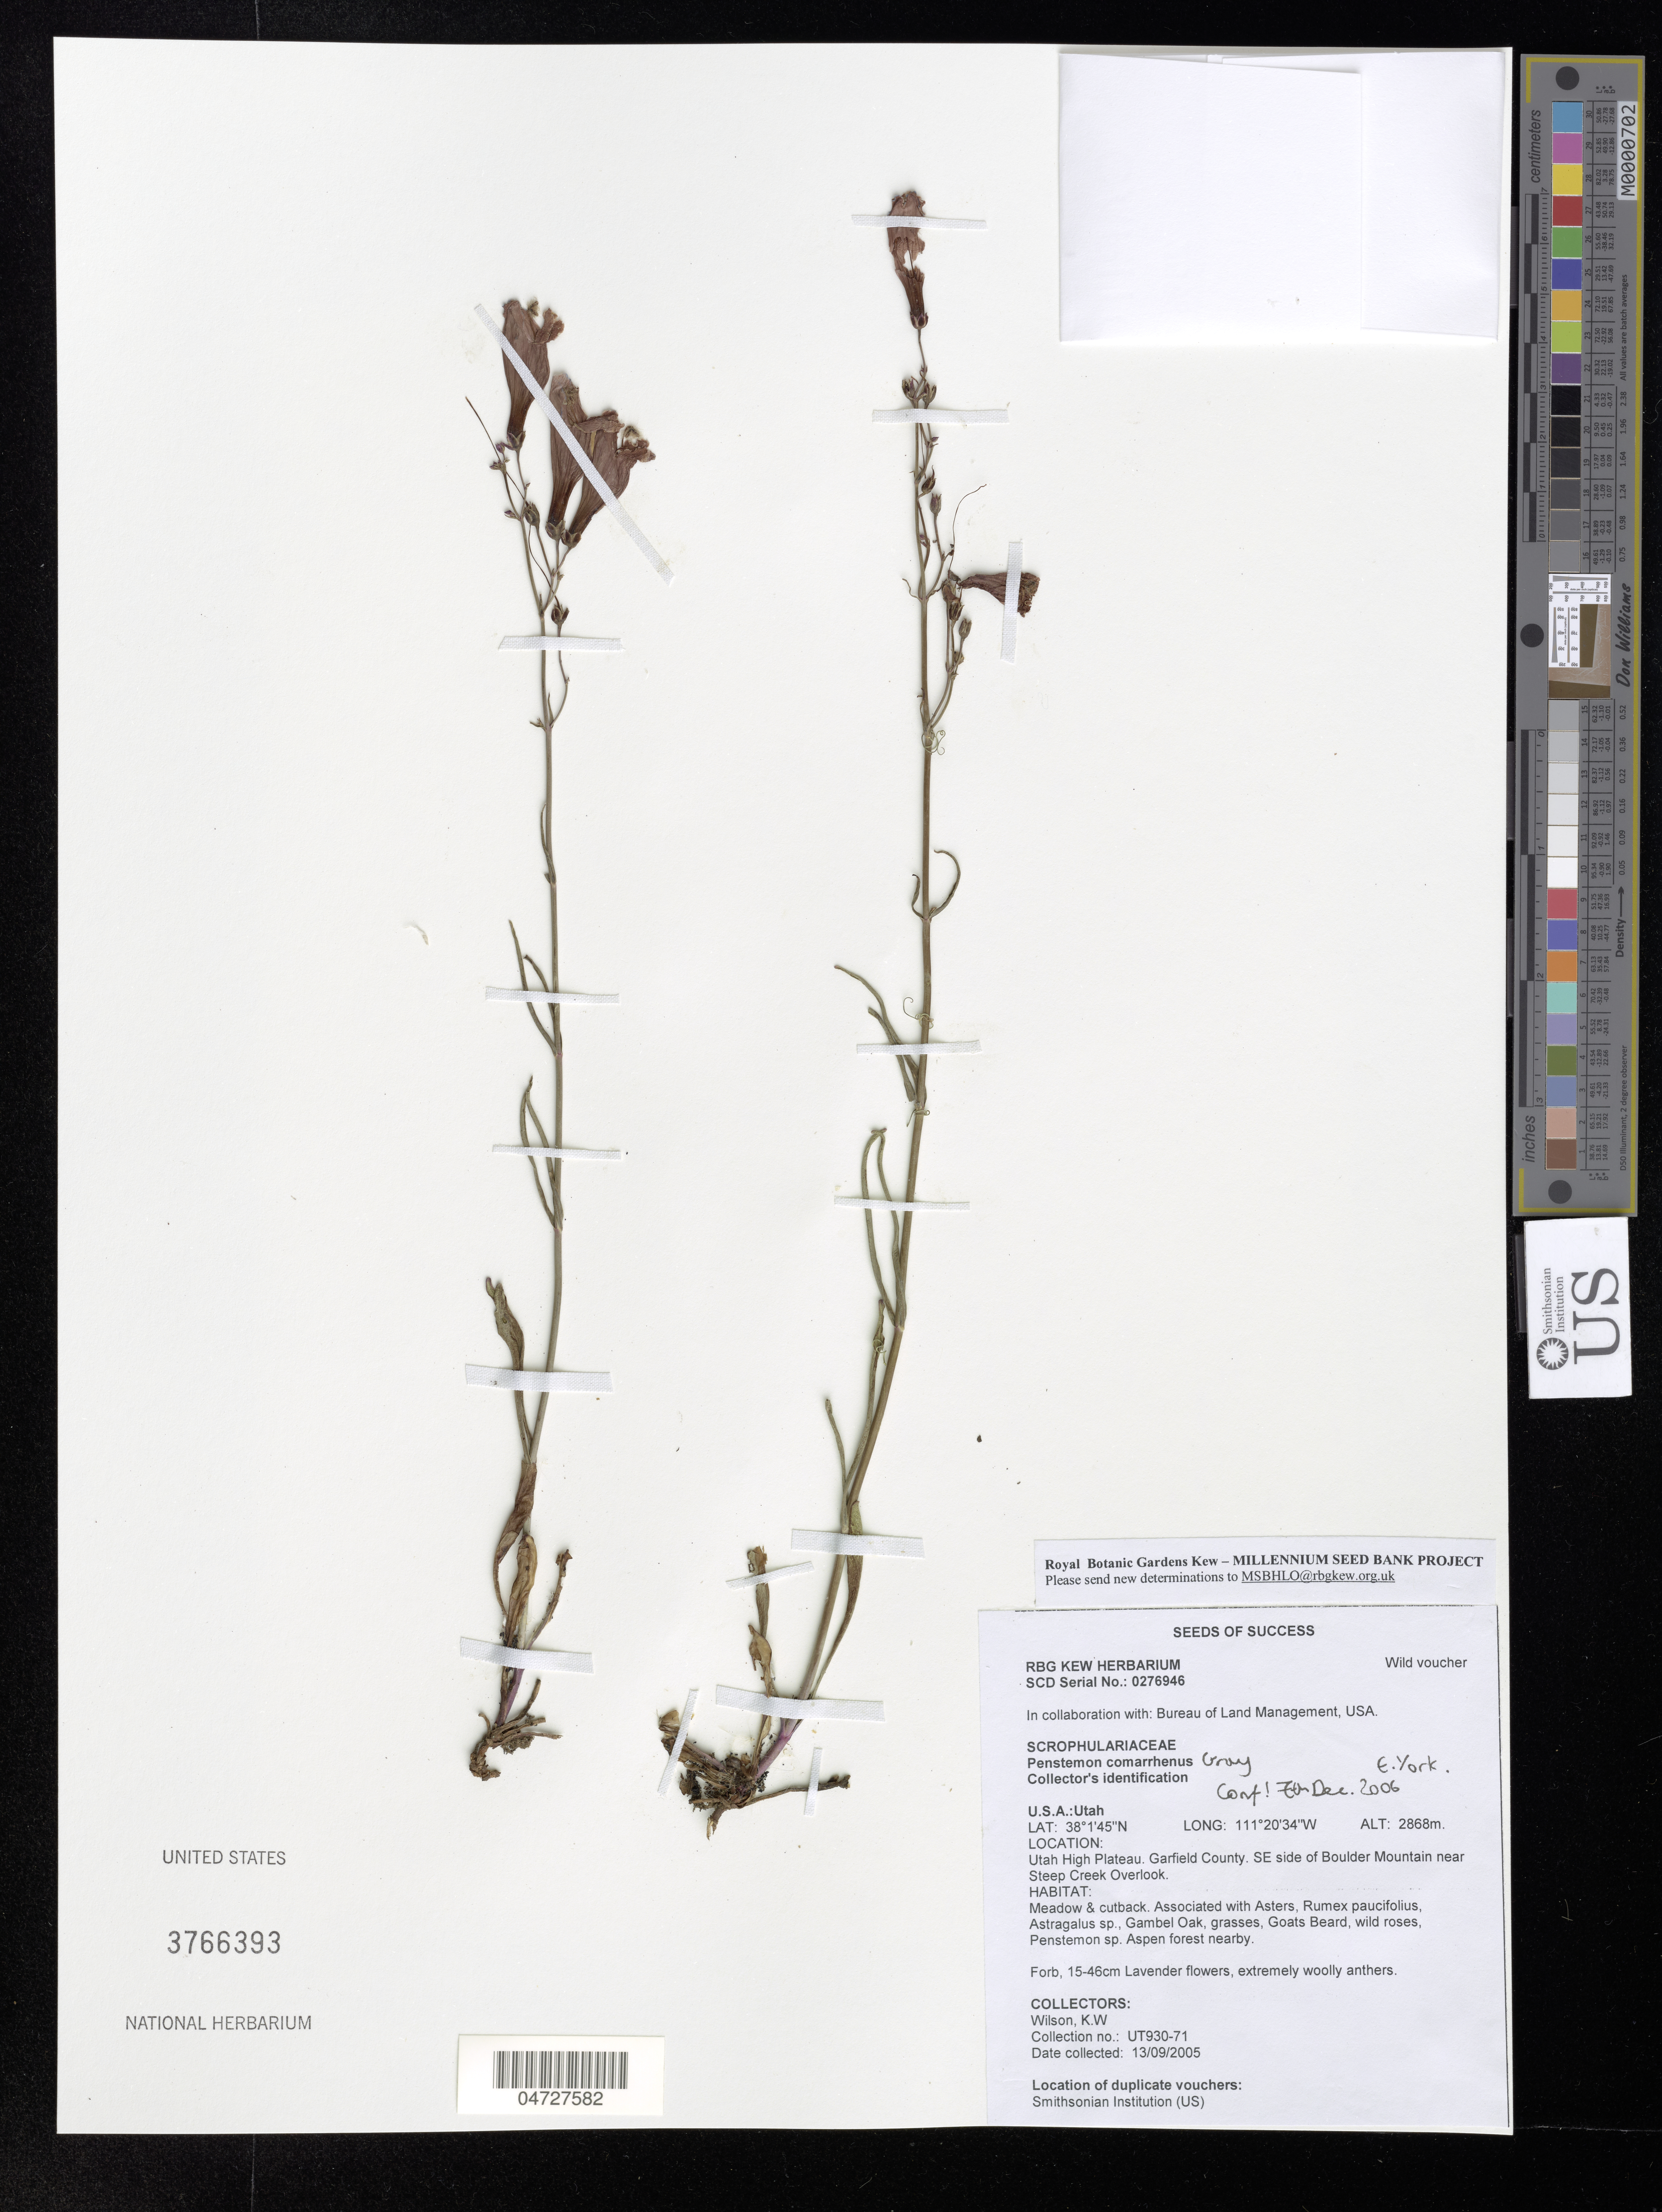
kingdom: Plantae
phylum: Tracheophyta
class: Magnoliopsida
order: Lamiales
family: Plantaginaceae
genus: Penstemon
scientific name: Penstemon comarrhenus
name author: A. Gray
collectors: K. Wilson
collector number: UT930-71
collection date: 2005-09-13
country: United States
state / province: Utah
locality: Utah High Plateau. Garfield County. SE side of Boulder Mountain near Steep Creek Overlook.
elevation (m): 2868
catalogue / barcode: US 3766393